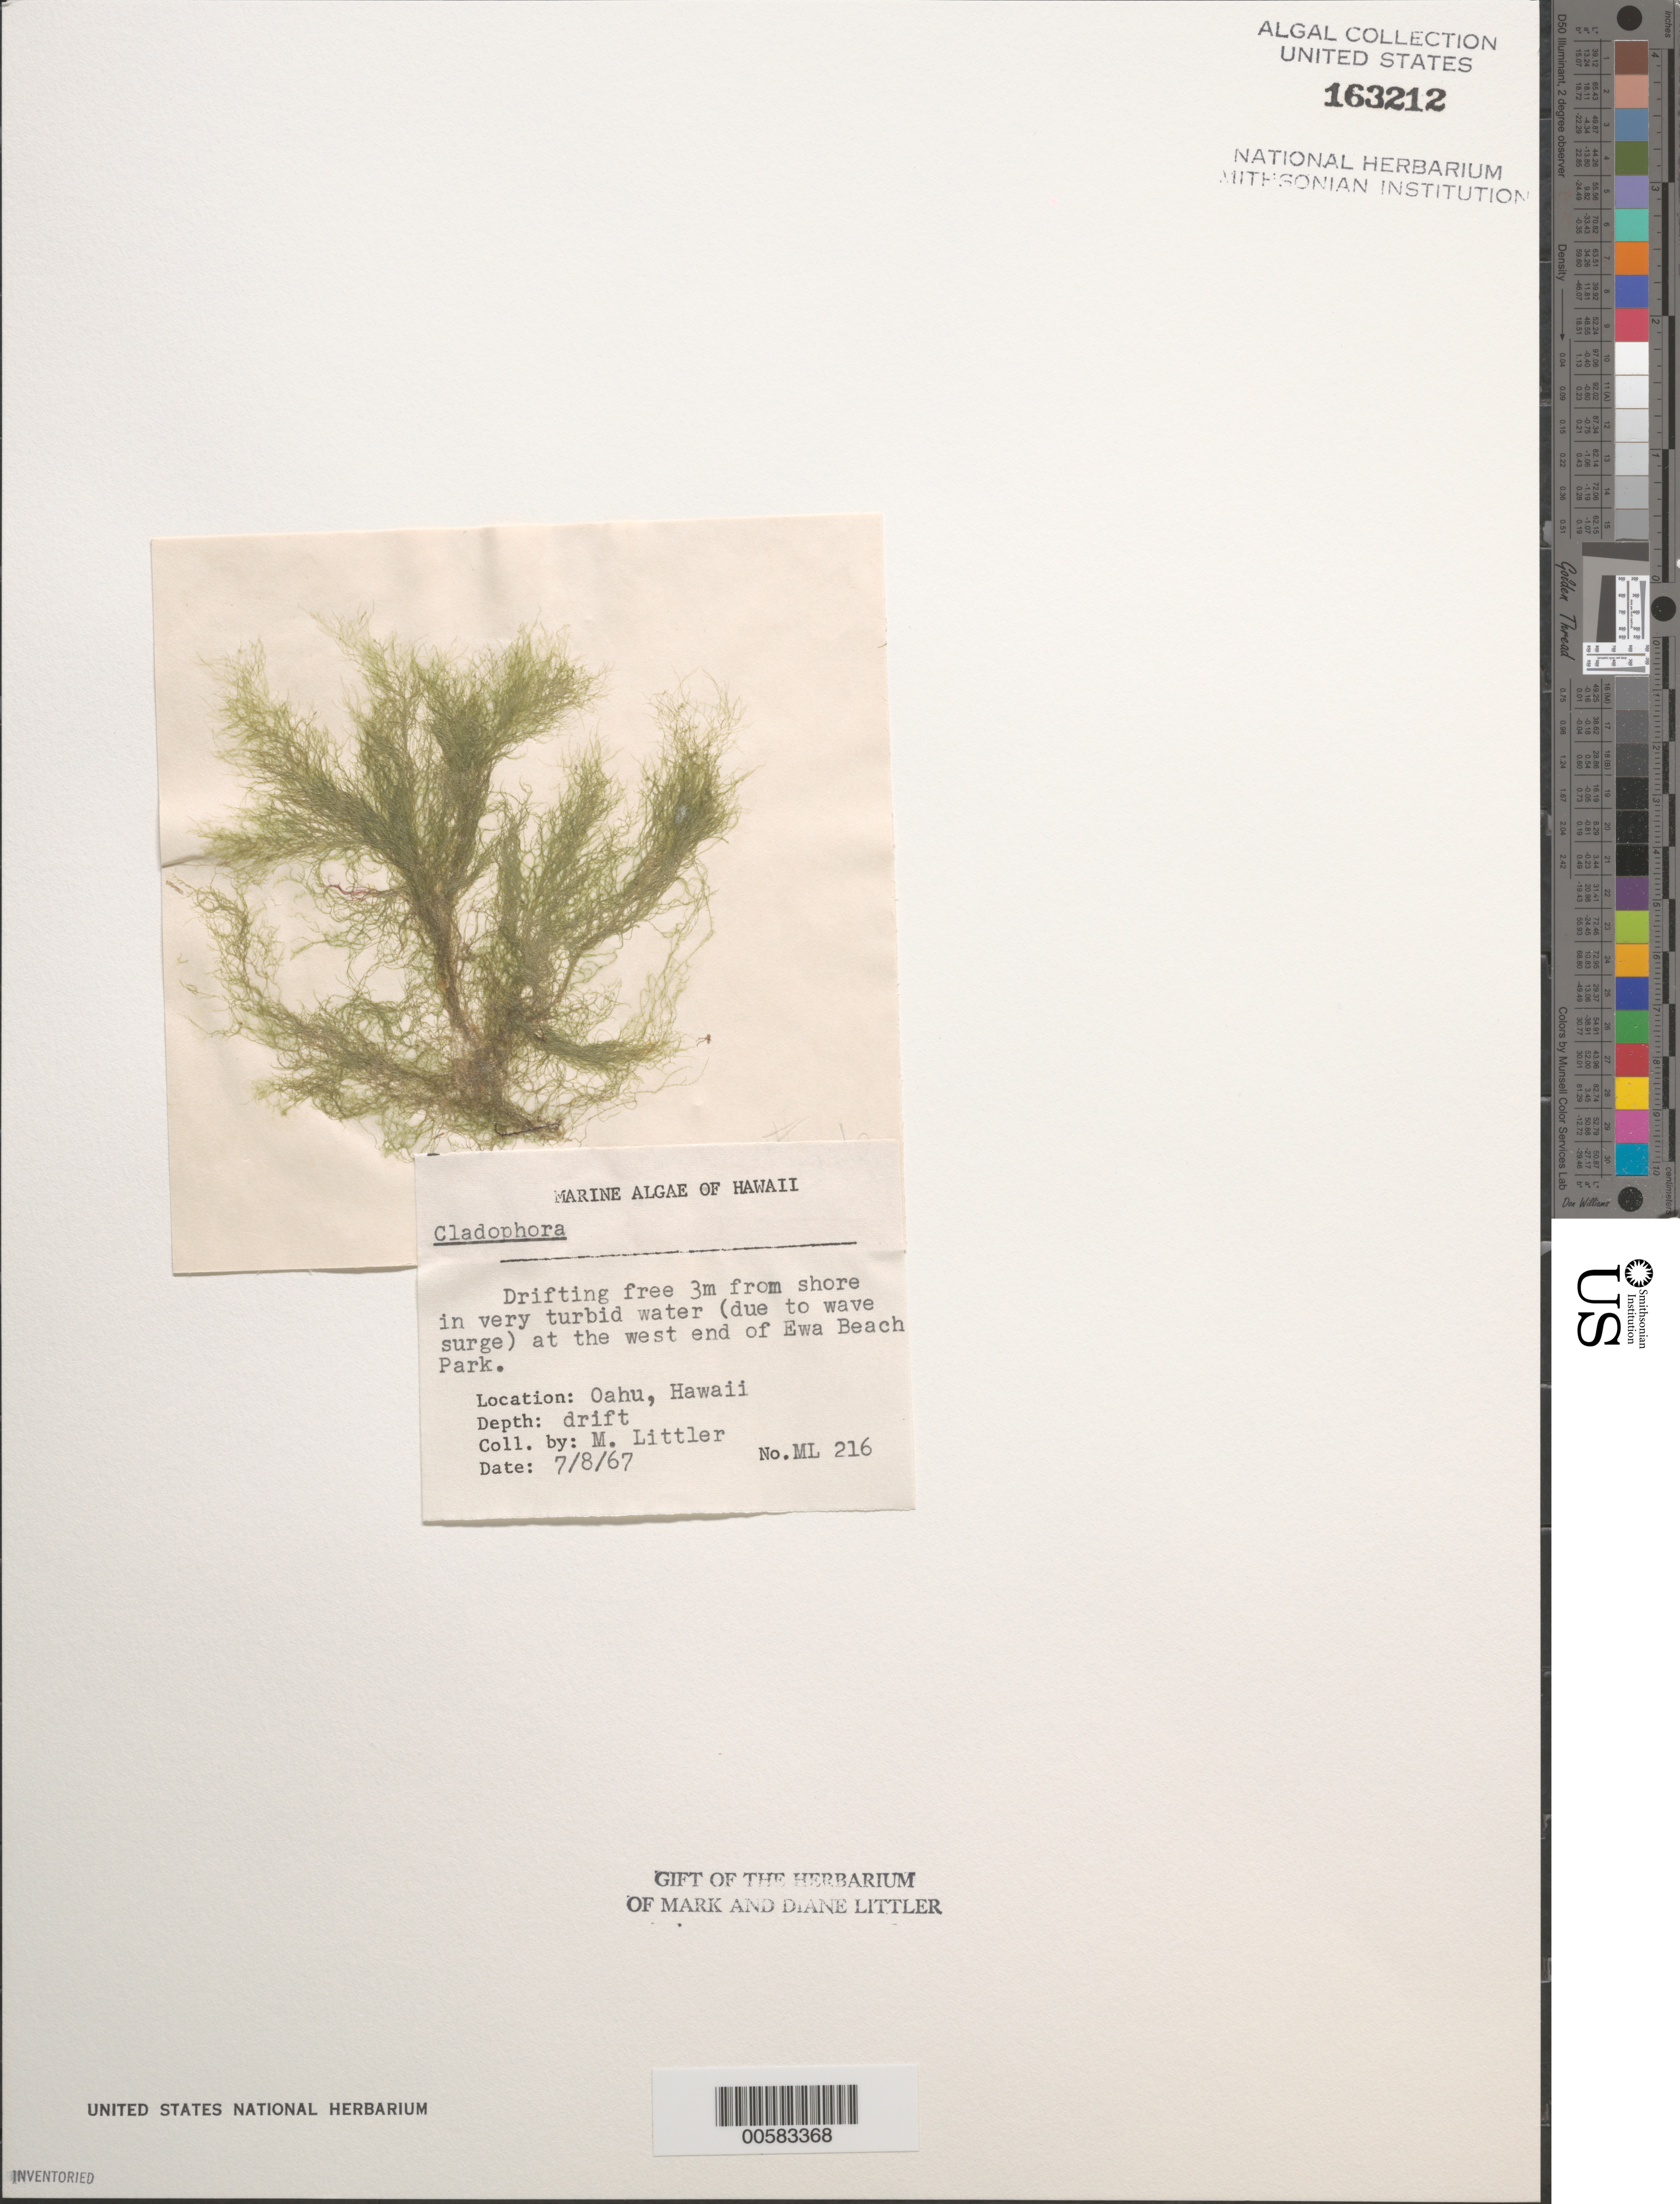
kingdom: Plantae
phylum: Chlorophyta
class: Ulvophyceae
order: Cladophorales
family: Cladophoraceae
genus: Cladophora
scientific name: Cladophora sp.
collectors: M. M. Littler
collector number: ML 216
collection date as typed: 08 Jul 1967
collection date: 1967-07-08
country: United States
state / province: Hawaii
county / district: Honolulu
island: Oahu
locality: Ewa Beach Park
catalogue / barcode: US 163212